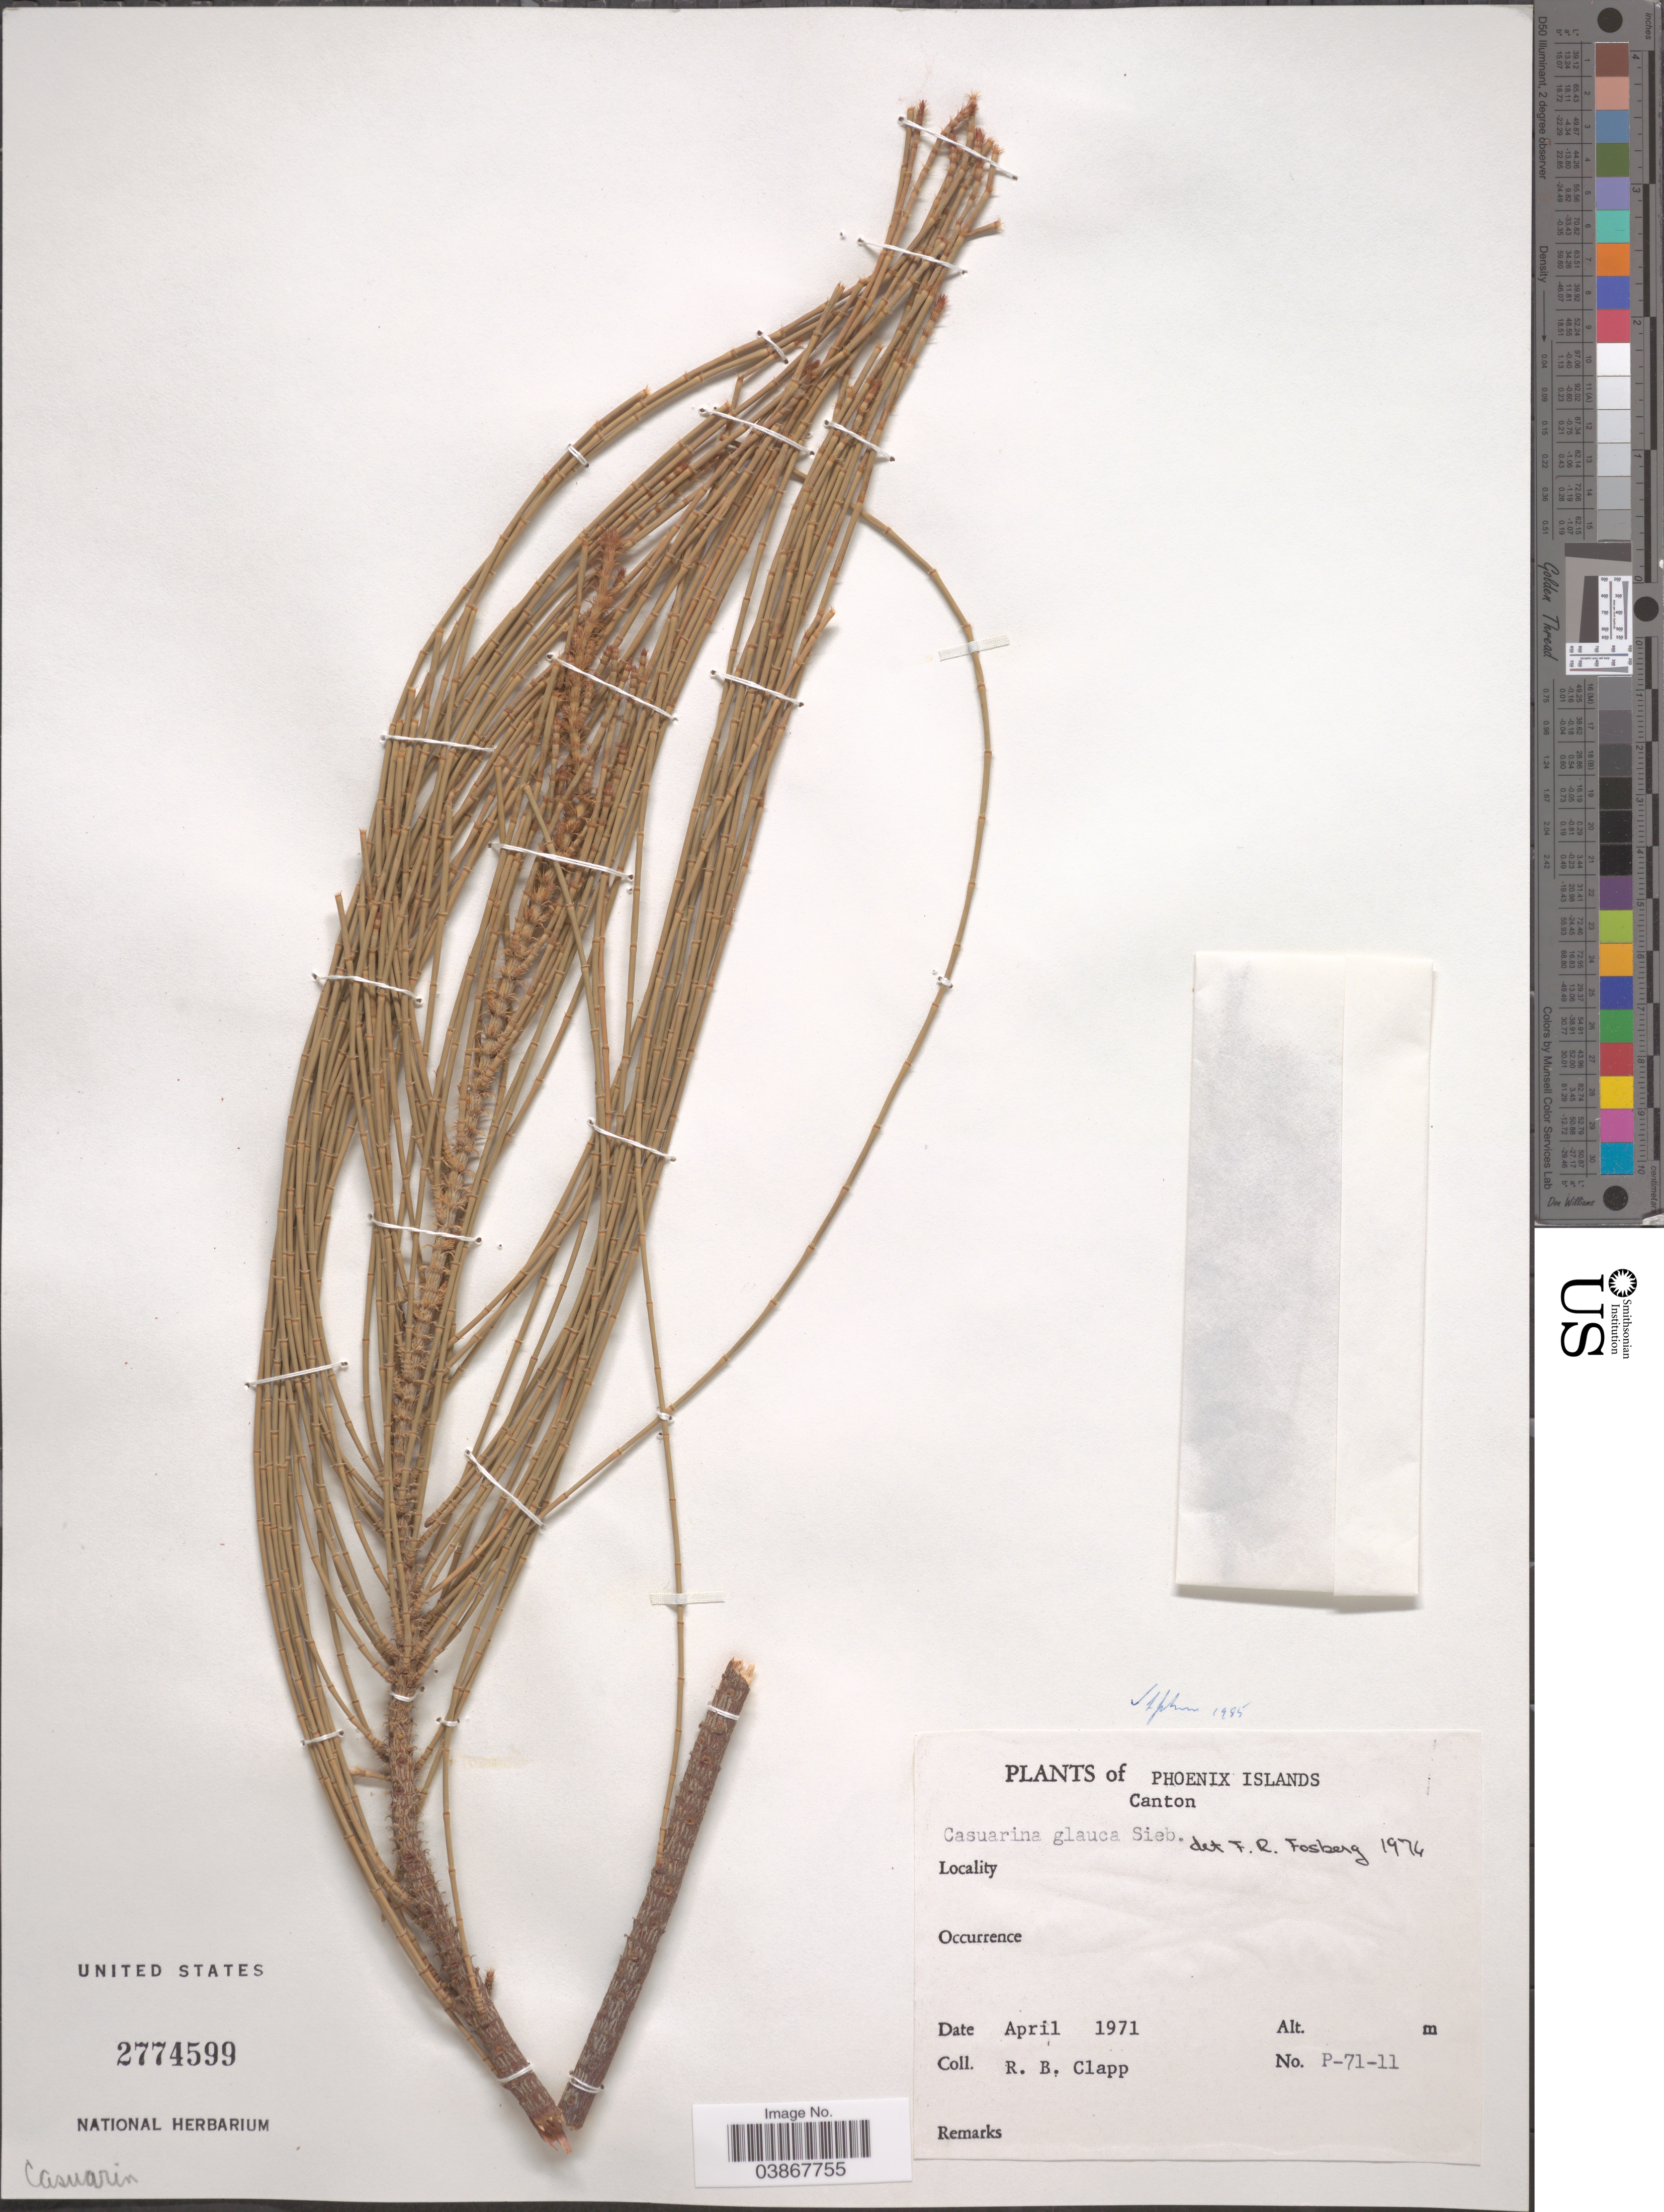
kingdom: Plantae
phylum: Tracheophyta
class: Magnoliopsida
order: Fagales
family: Casuarinaceae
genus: Casuarina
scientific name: Casuarina glauca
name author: Sieber ex Spreng.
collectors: R. B. Clapp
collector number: P-71-11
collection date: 1971-04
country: Kiribati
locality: Phoenix Islands. Canton.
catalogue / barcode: US 2774599